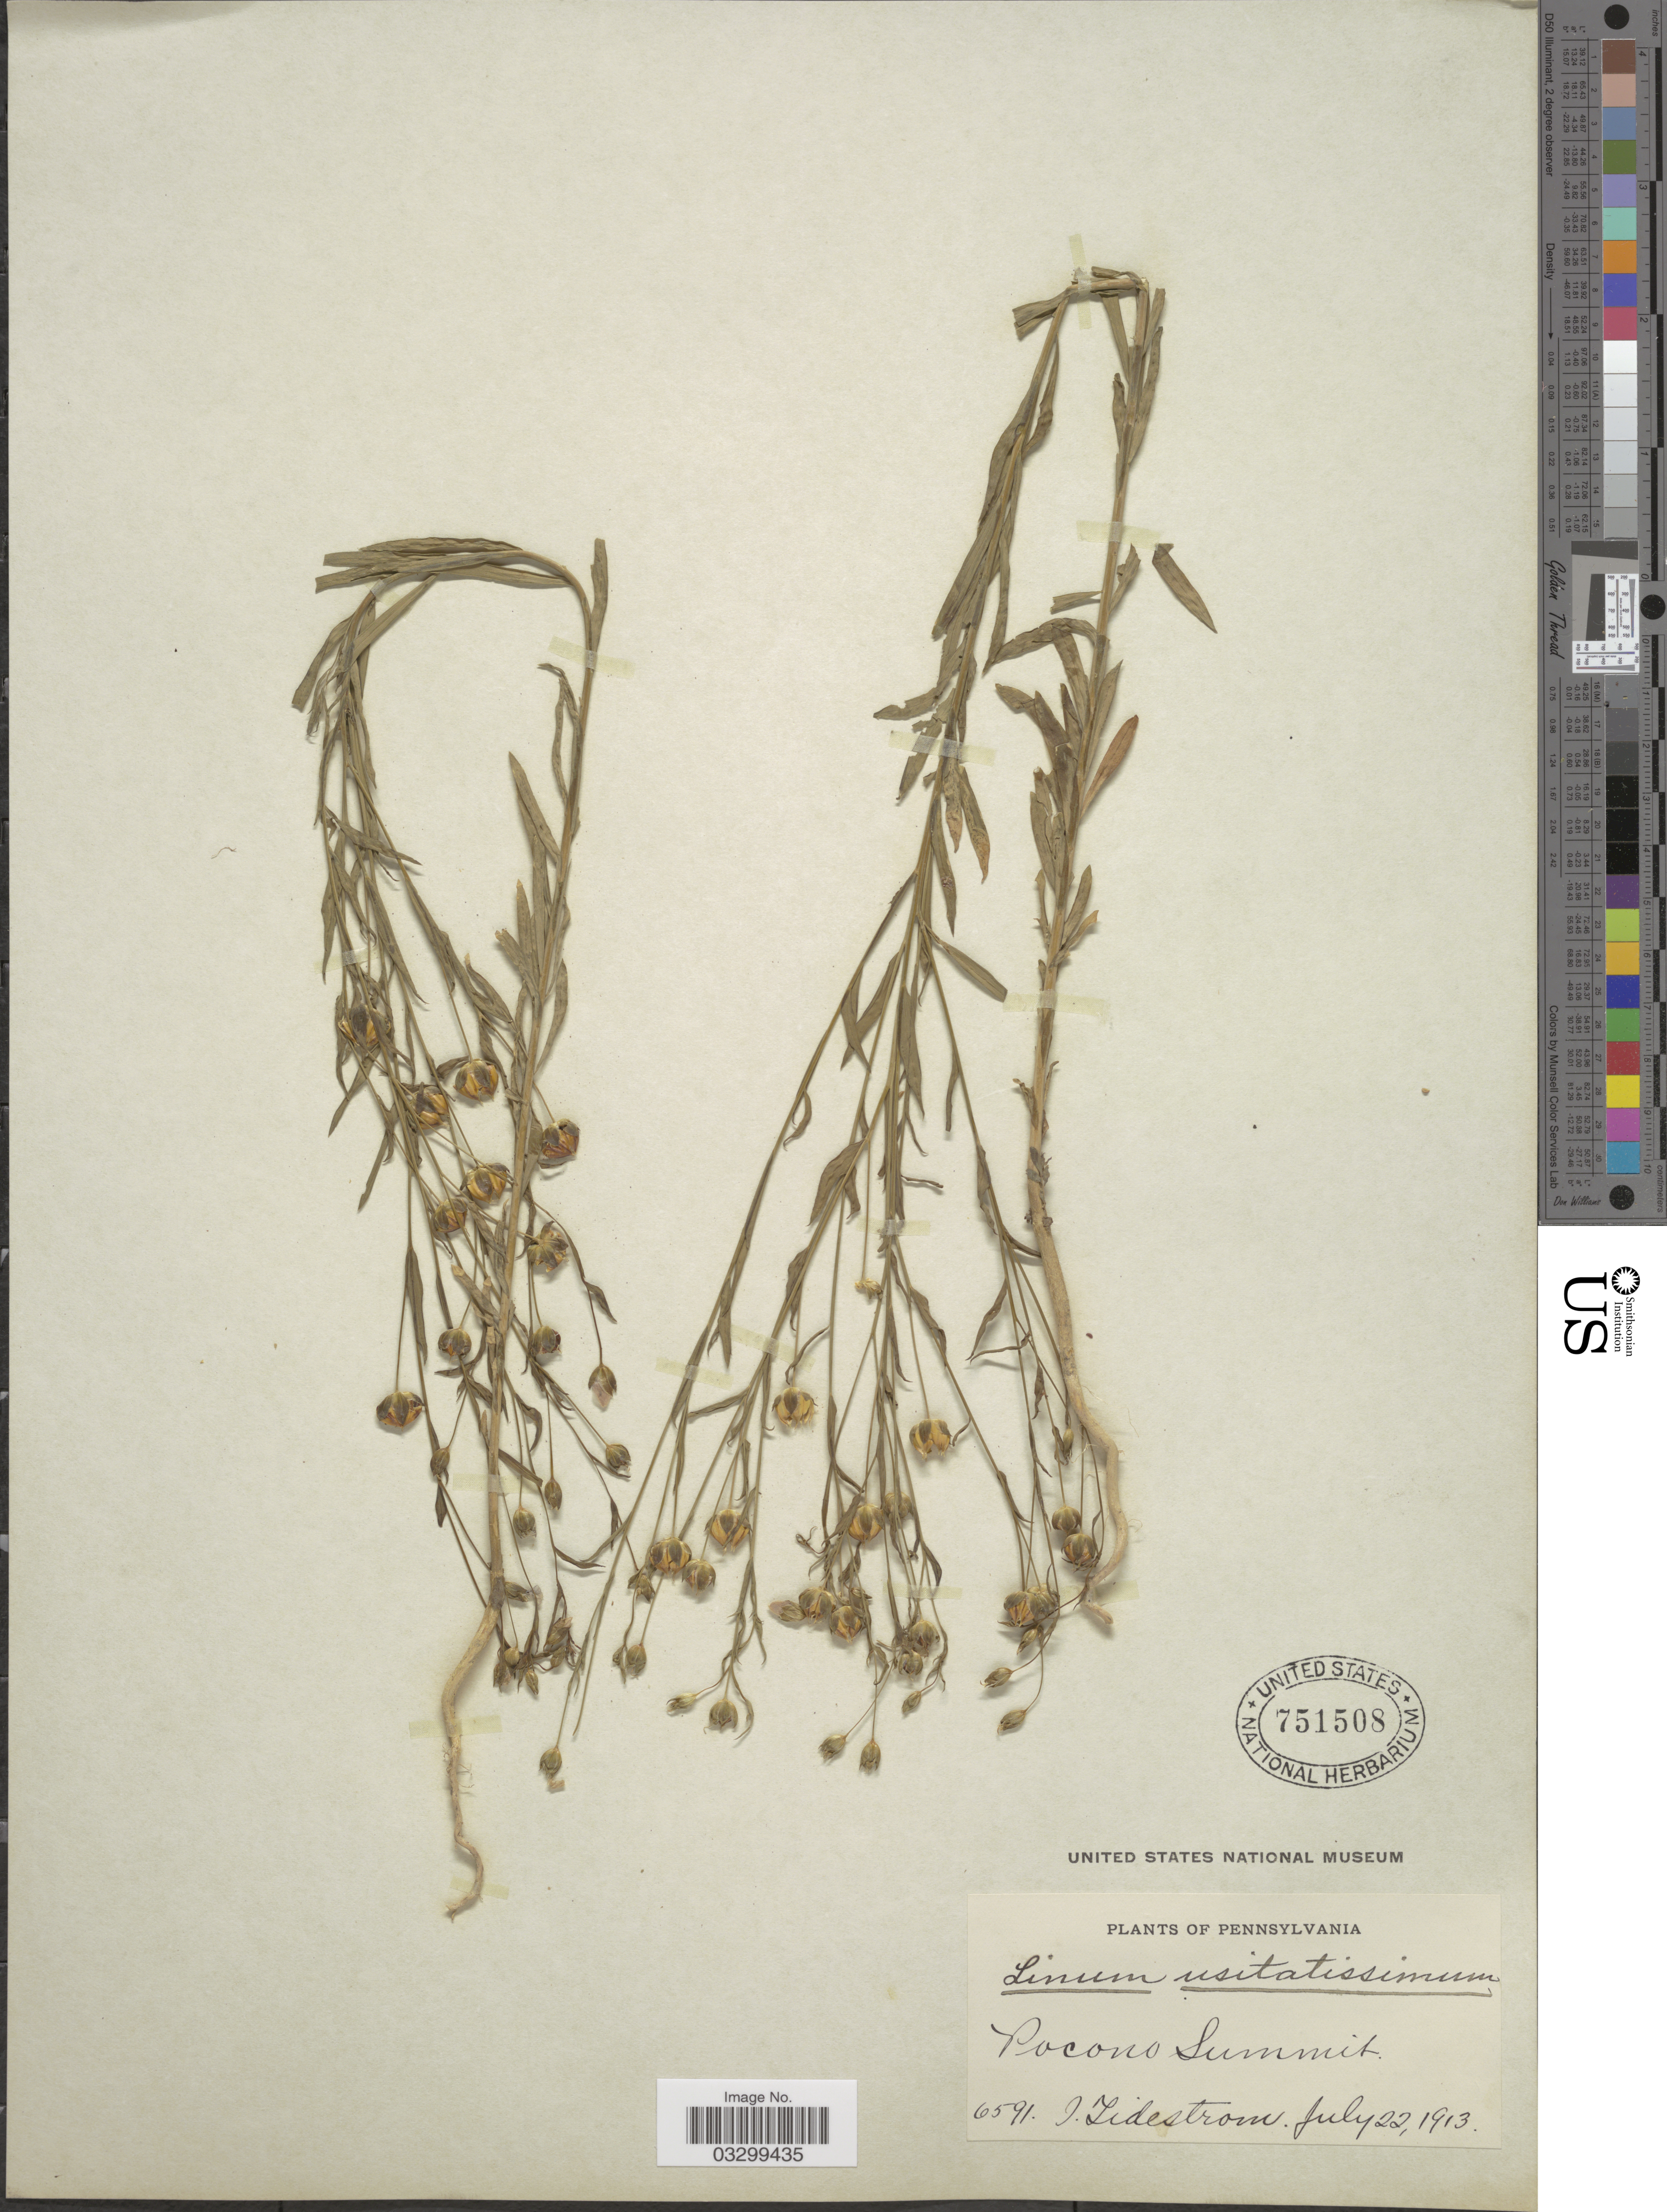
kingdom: Plantae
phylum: Tracheophyta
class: Magnoliopsida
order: Malpighiales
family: Linaceae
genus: Linum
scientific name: Linum usitatissimum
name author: L.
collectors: I. F. Tidestrom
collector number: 6591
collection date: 1913-07-22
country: United States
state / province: Pennsylvania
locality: Pocono Summit.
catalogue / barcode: US 751508